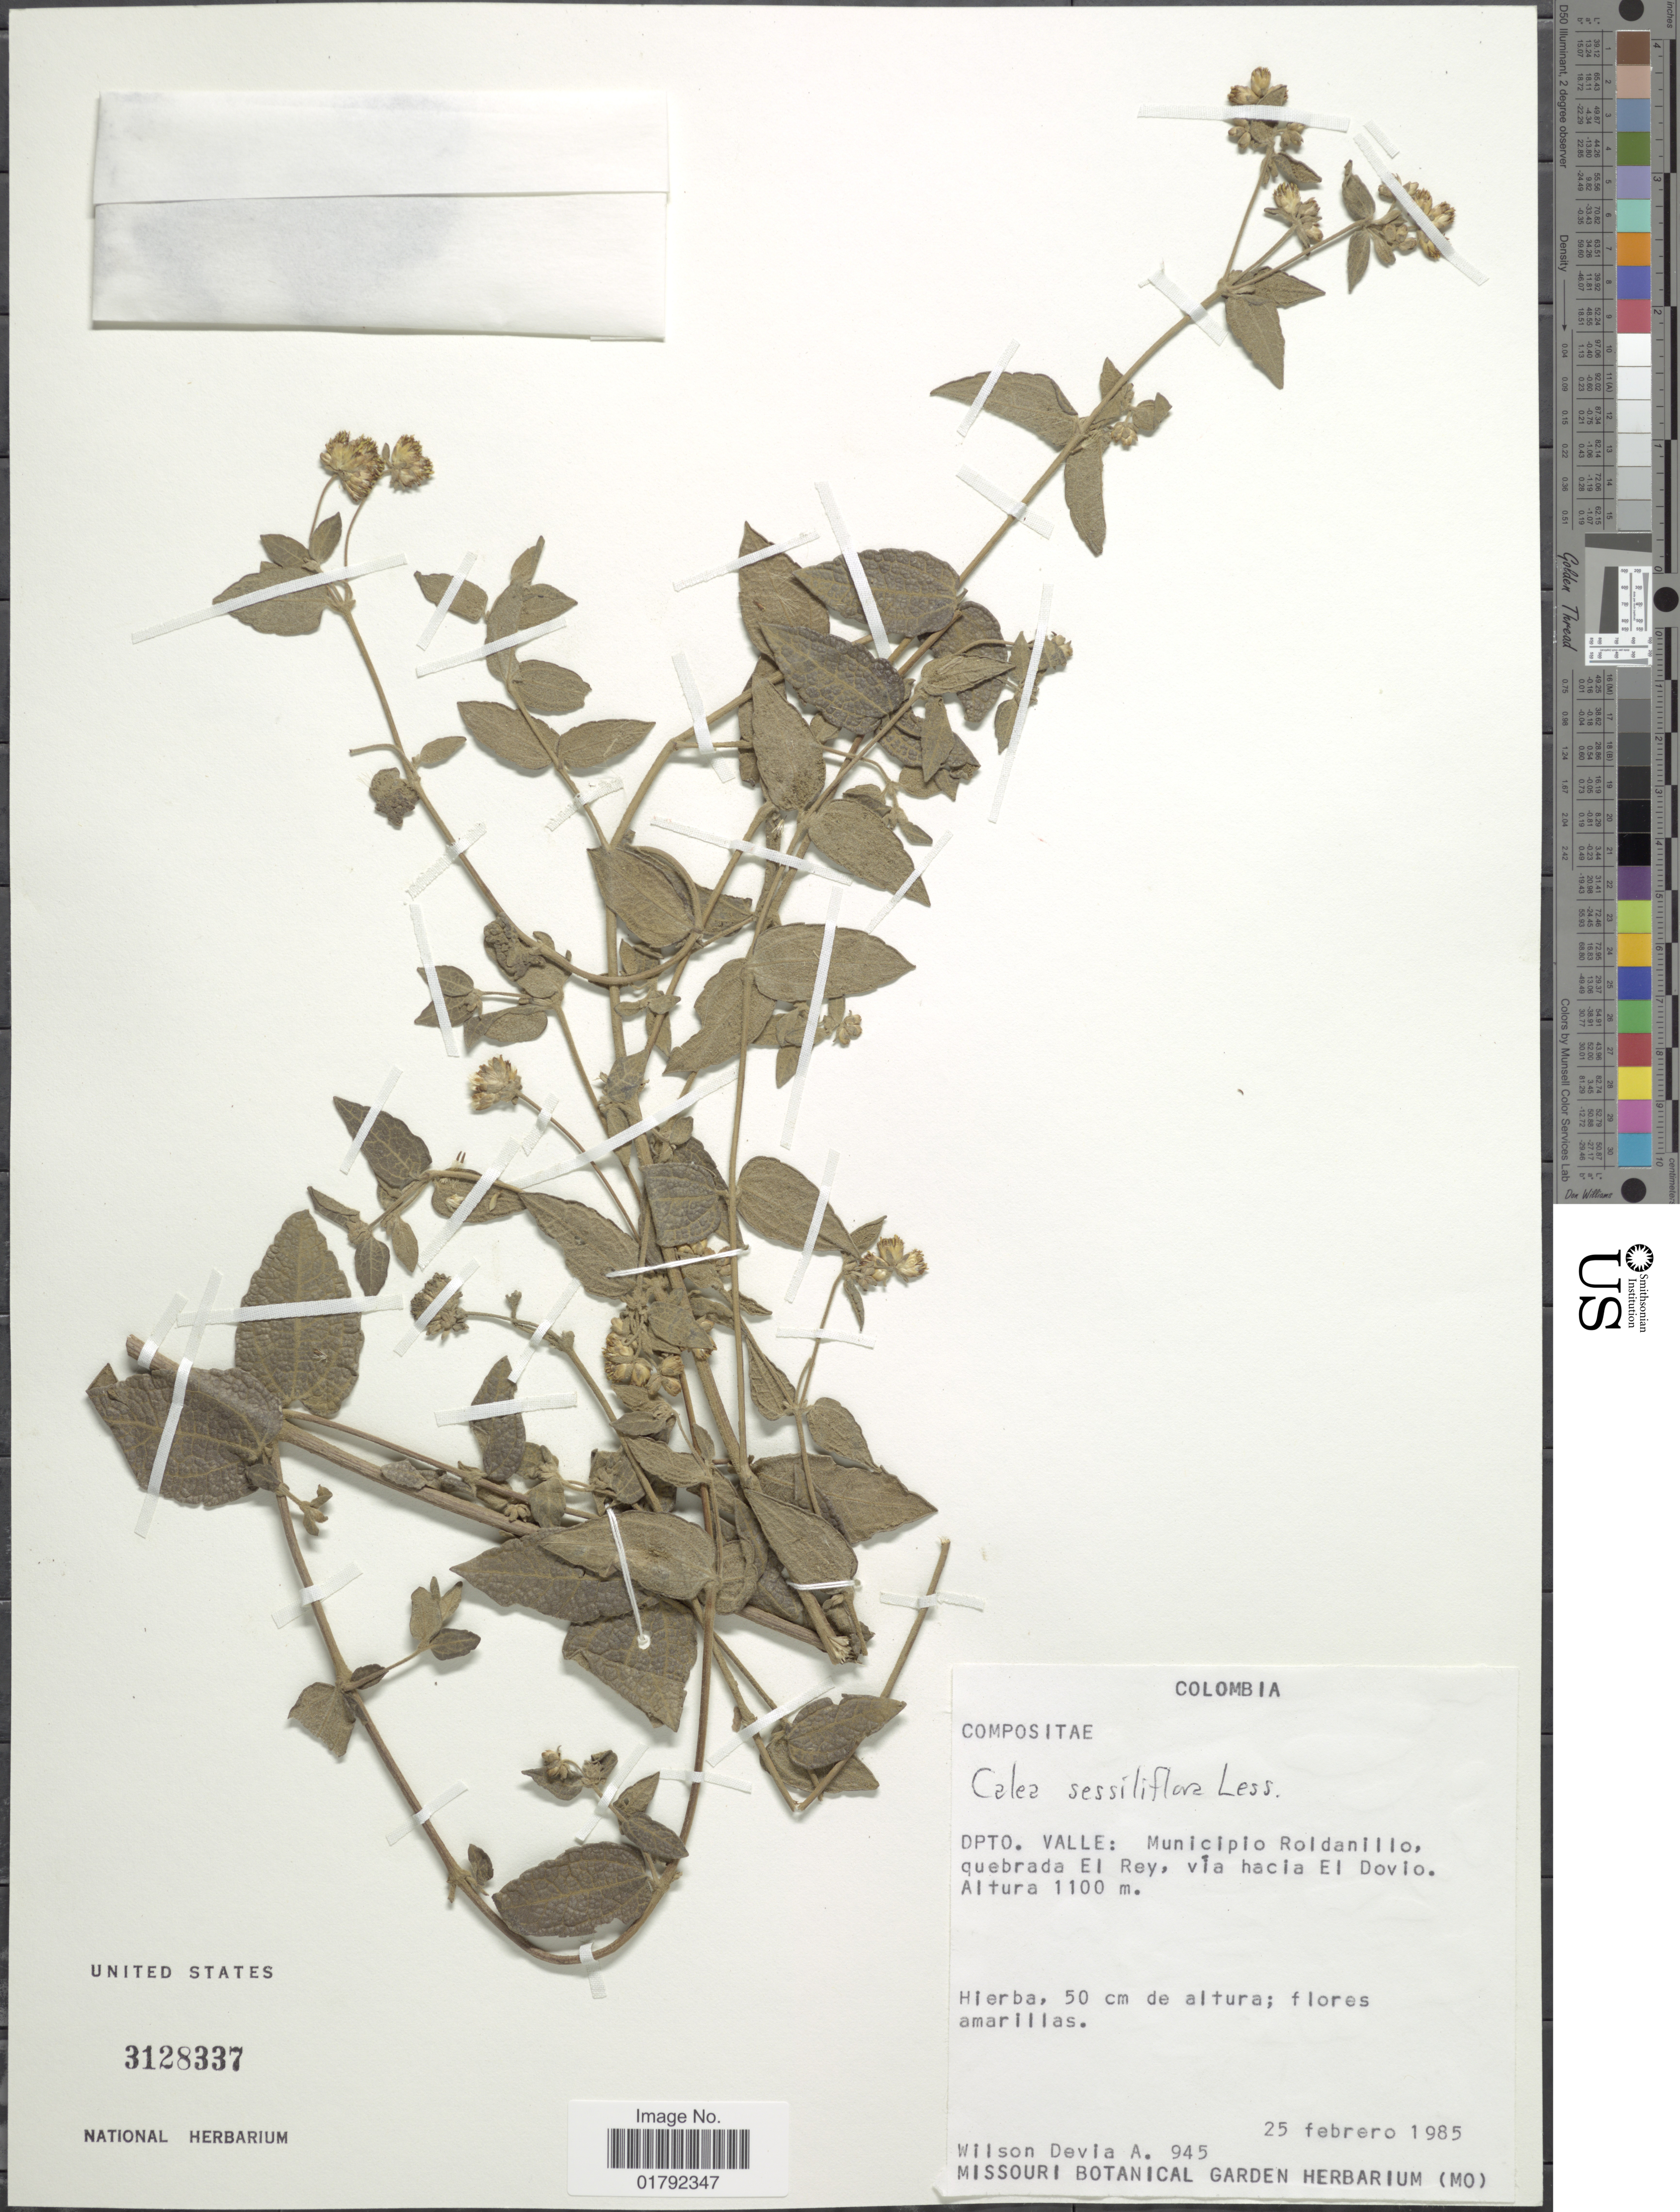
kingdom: Plantae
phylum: Tracheophyta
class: Magnoliopsida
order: Asterales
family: Asteraceae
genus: Calea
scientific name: Calea sessiliflora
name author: Less.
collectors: W. Devia A.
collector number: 945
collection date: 1985-02-25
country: Colombia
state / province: Valle del Cauca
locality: Valle: Municipio Roldanillo, quebrada El Rey, via hacia El Dovio.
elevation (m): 1100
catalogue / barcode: US 3128337